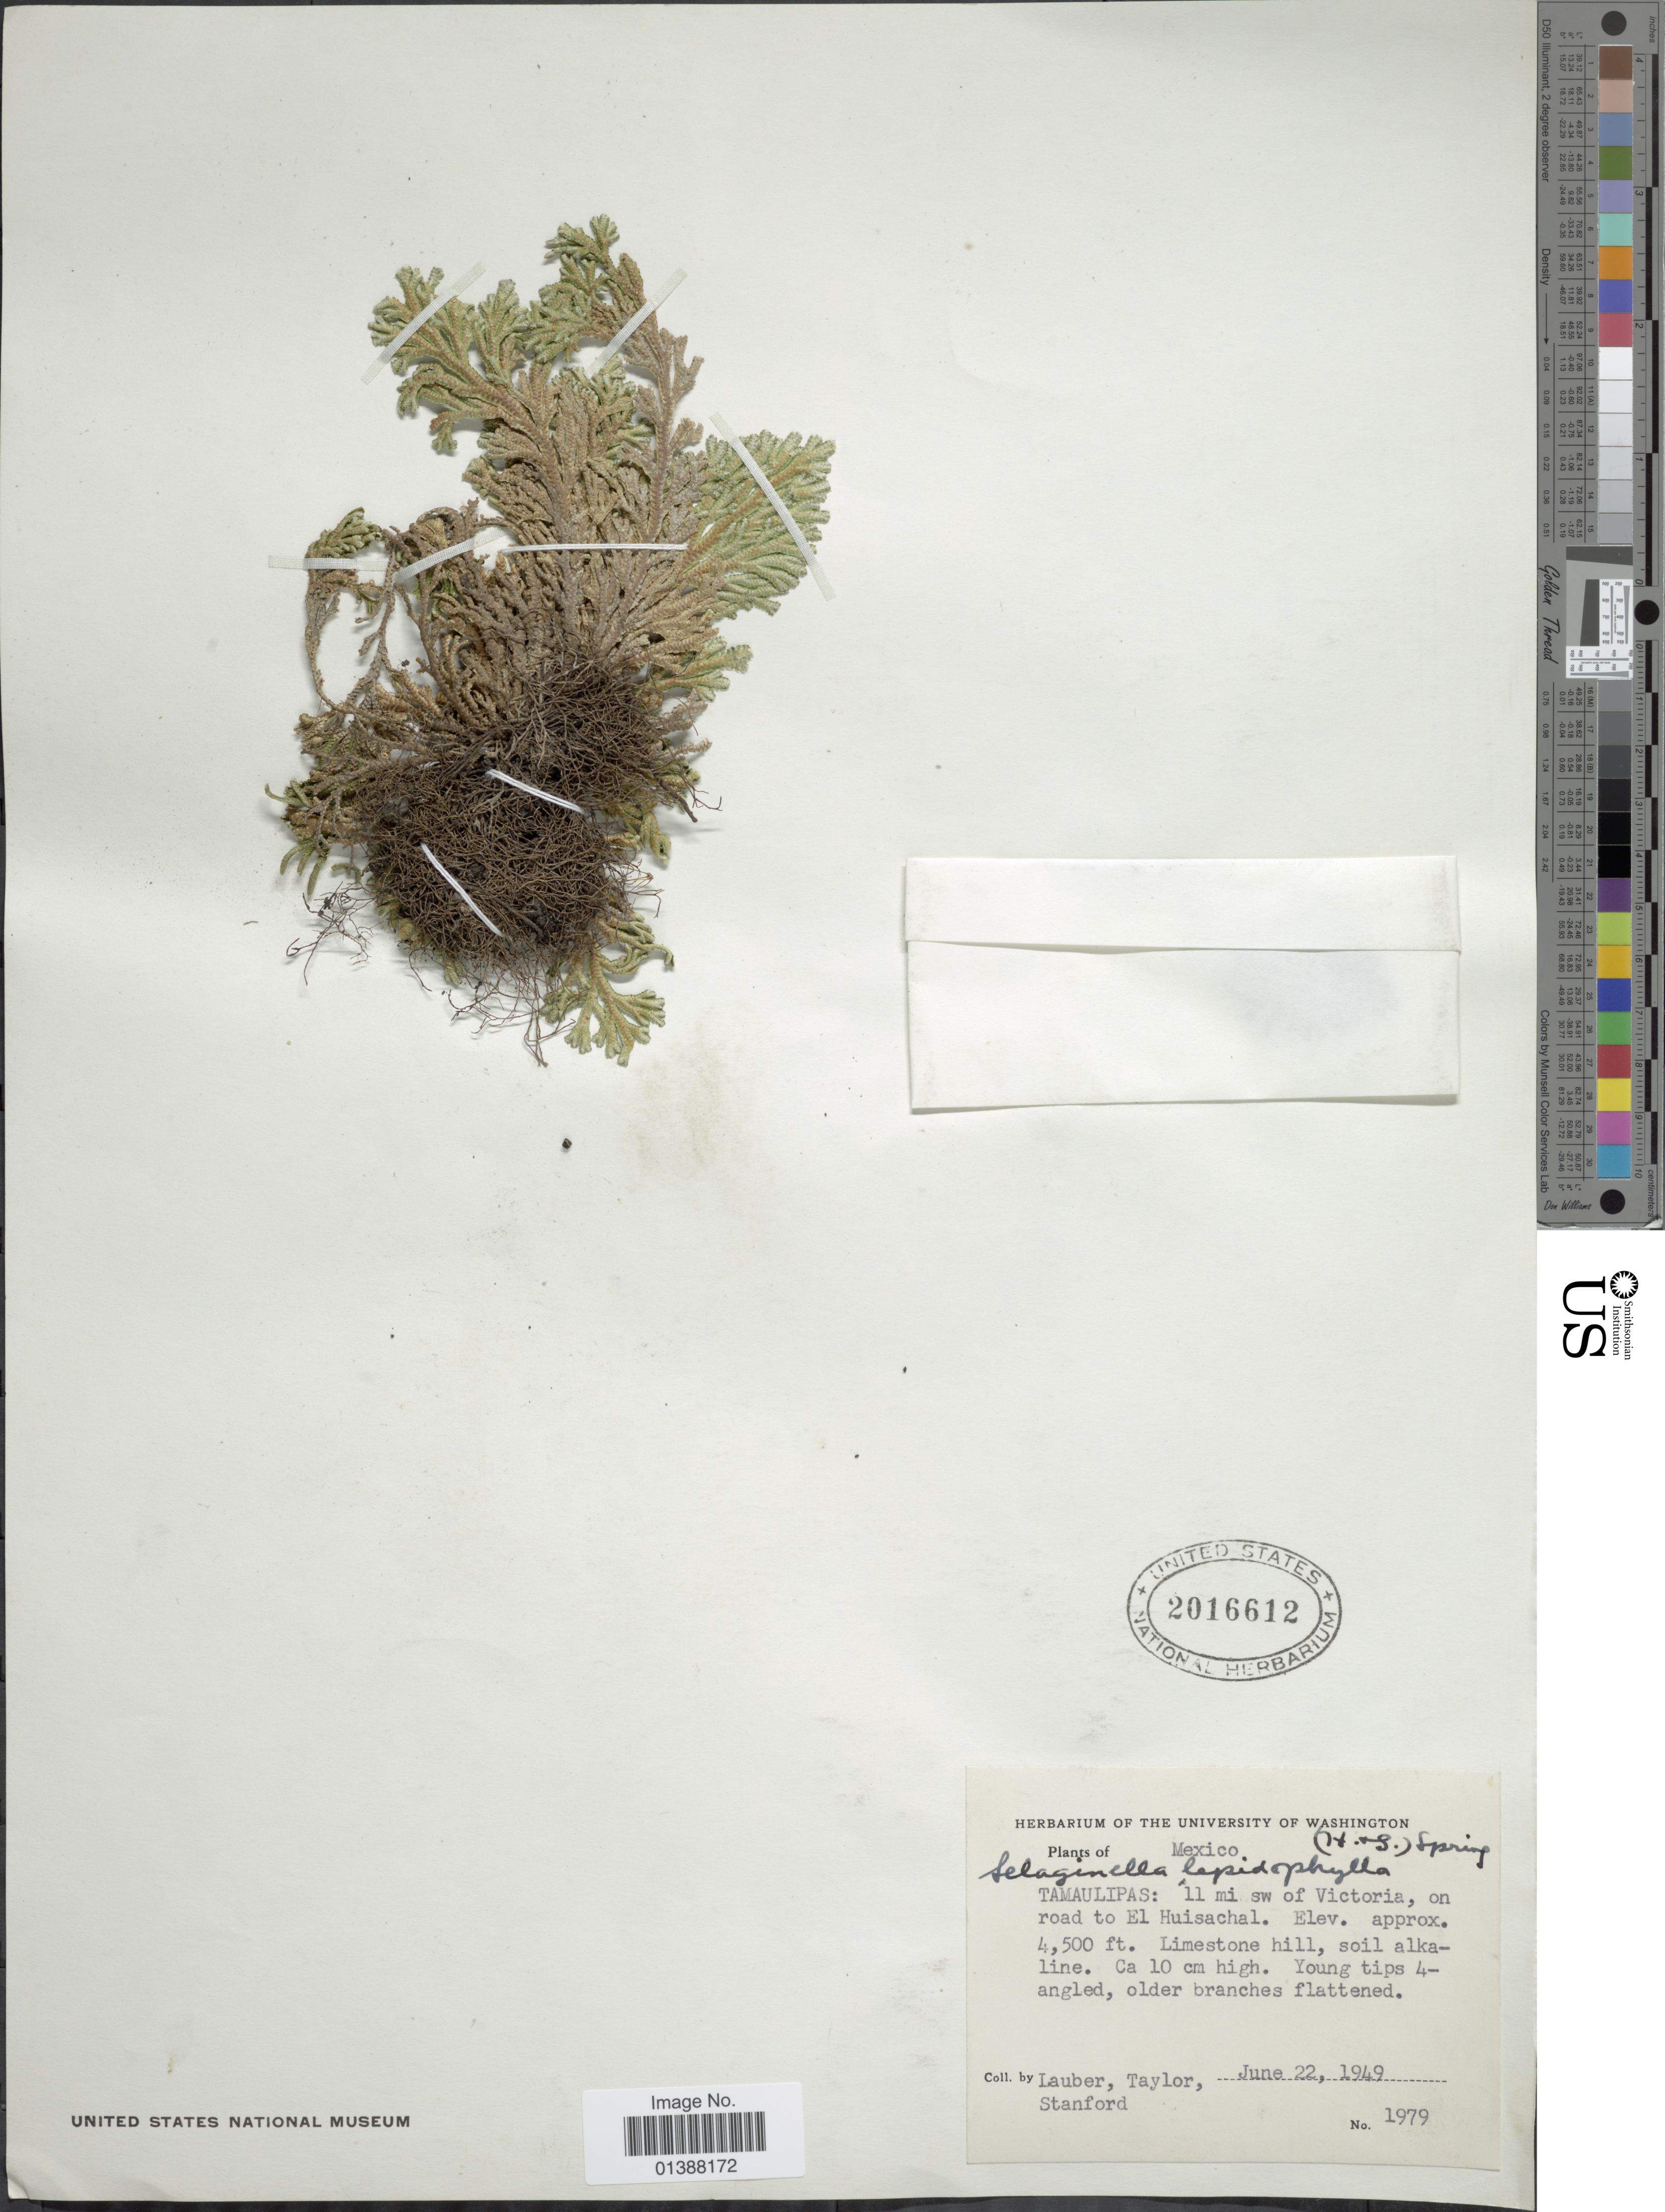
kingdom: Plantae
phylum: Tracheophyta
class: Lycopodiopsida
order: Selaginellales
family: Selaginellaceae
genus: Selaginella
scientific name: Selaginella lepidophylla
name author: (Hook. & Grev.) Spring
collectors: Lauber, --, -- Taylor & -. Stanford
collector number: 1979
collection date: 1949-06-22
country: Mexico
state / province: Tamaulipas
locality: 11 mi sw of sw of Victoria, on road to El Huisachal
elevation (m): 1372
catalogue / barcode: US 2016612